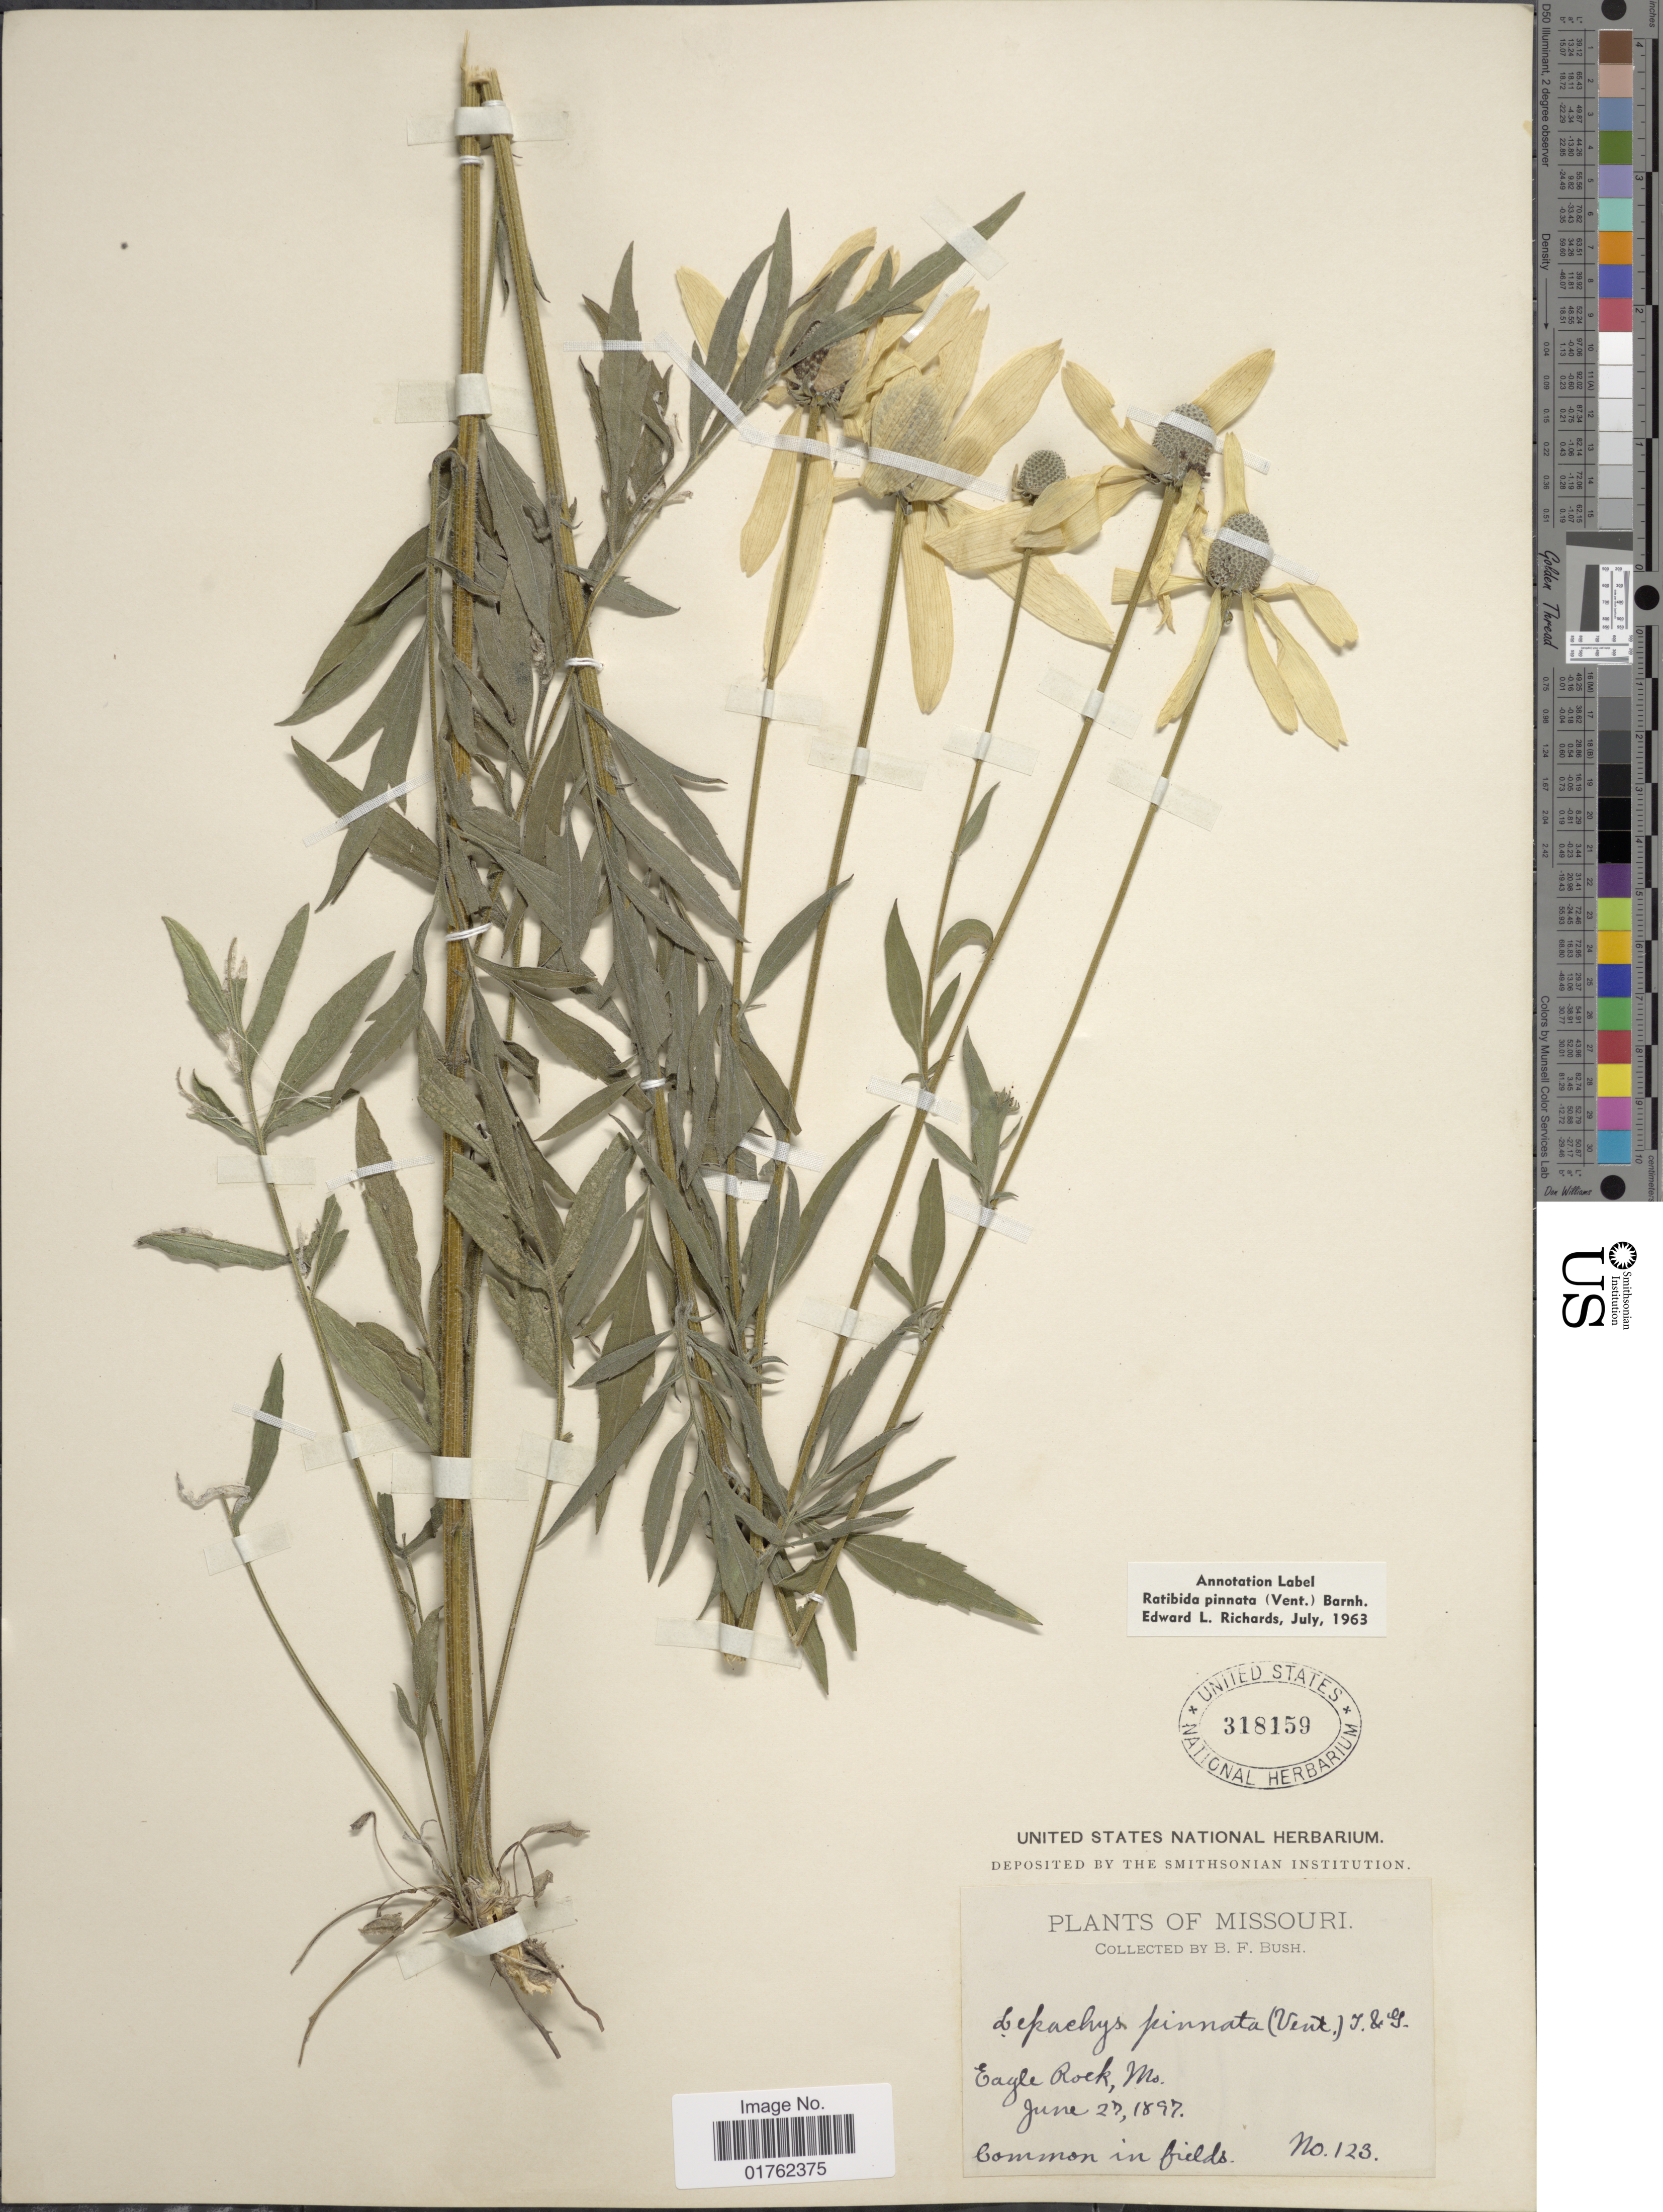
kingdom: Plantae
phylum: Tracheophyta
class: Magnoliopsida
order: Asterales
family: Asteraceae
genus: Ratibida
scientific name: Ratibida pinnata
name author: (Vent.) Barnhart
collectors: B. F. Bush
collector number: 123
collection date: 1897-06-27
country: United States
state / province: Missouri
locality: Eagle Rock, Mo.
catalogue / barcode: US 318159